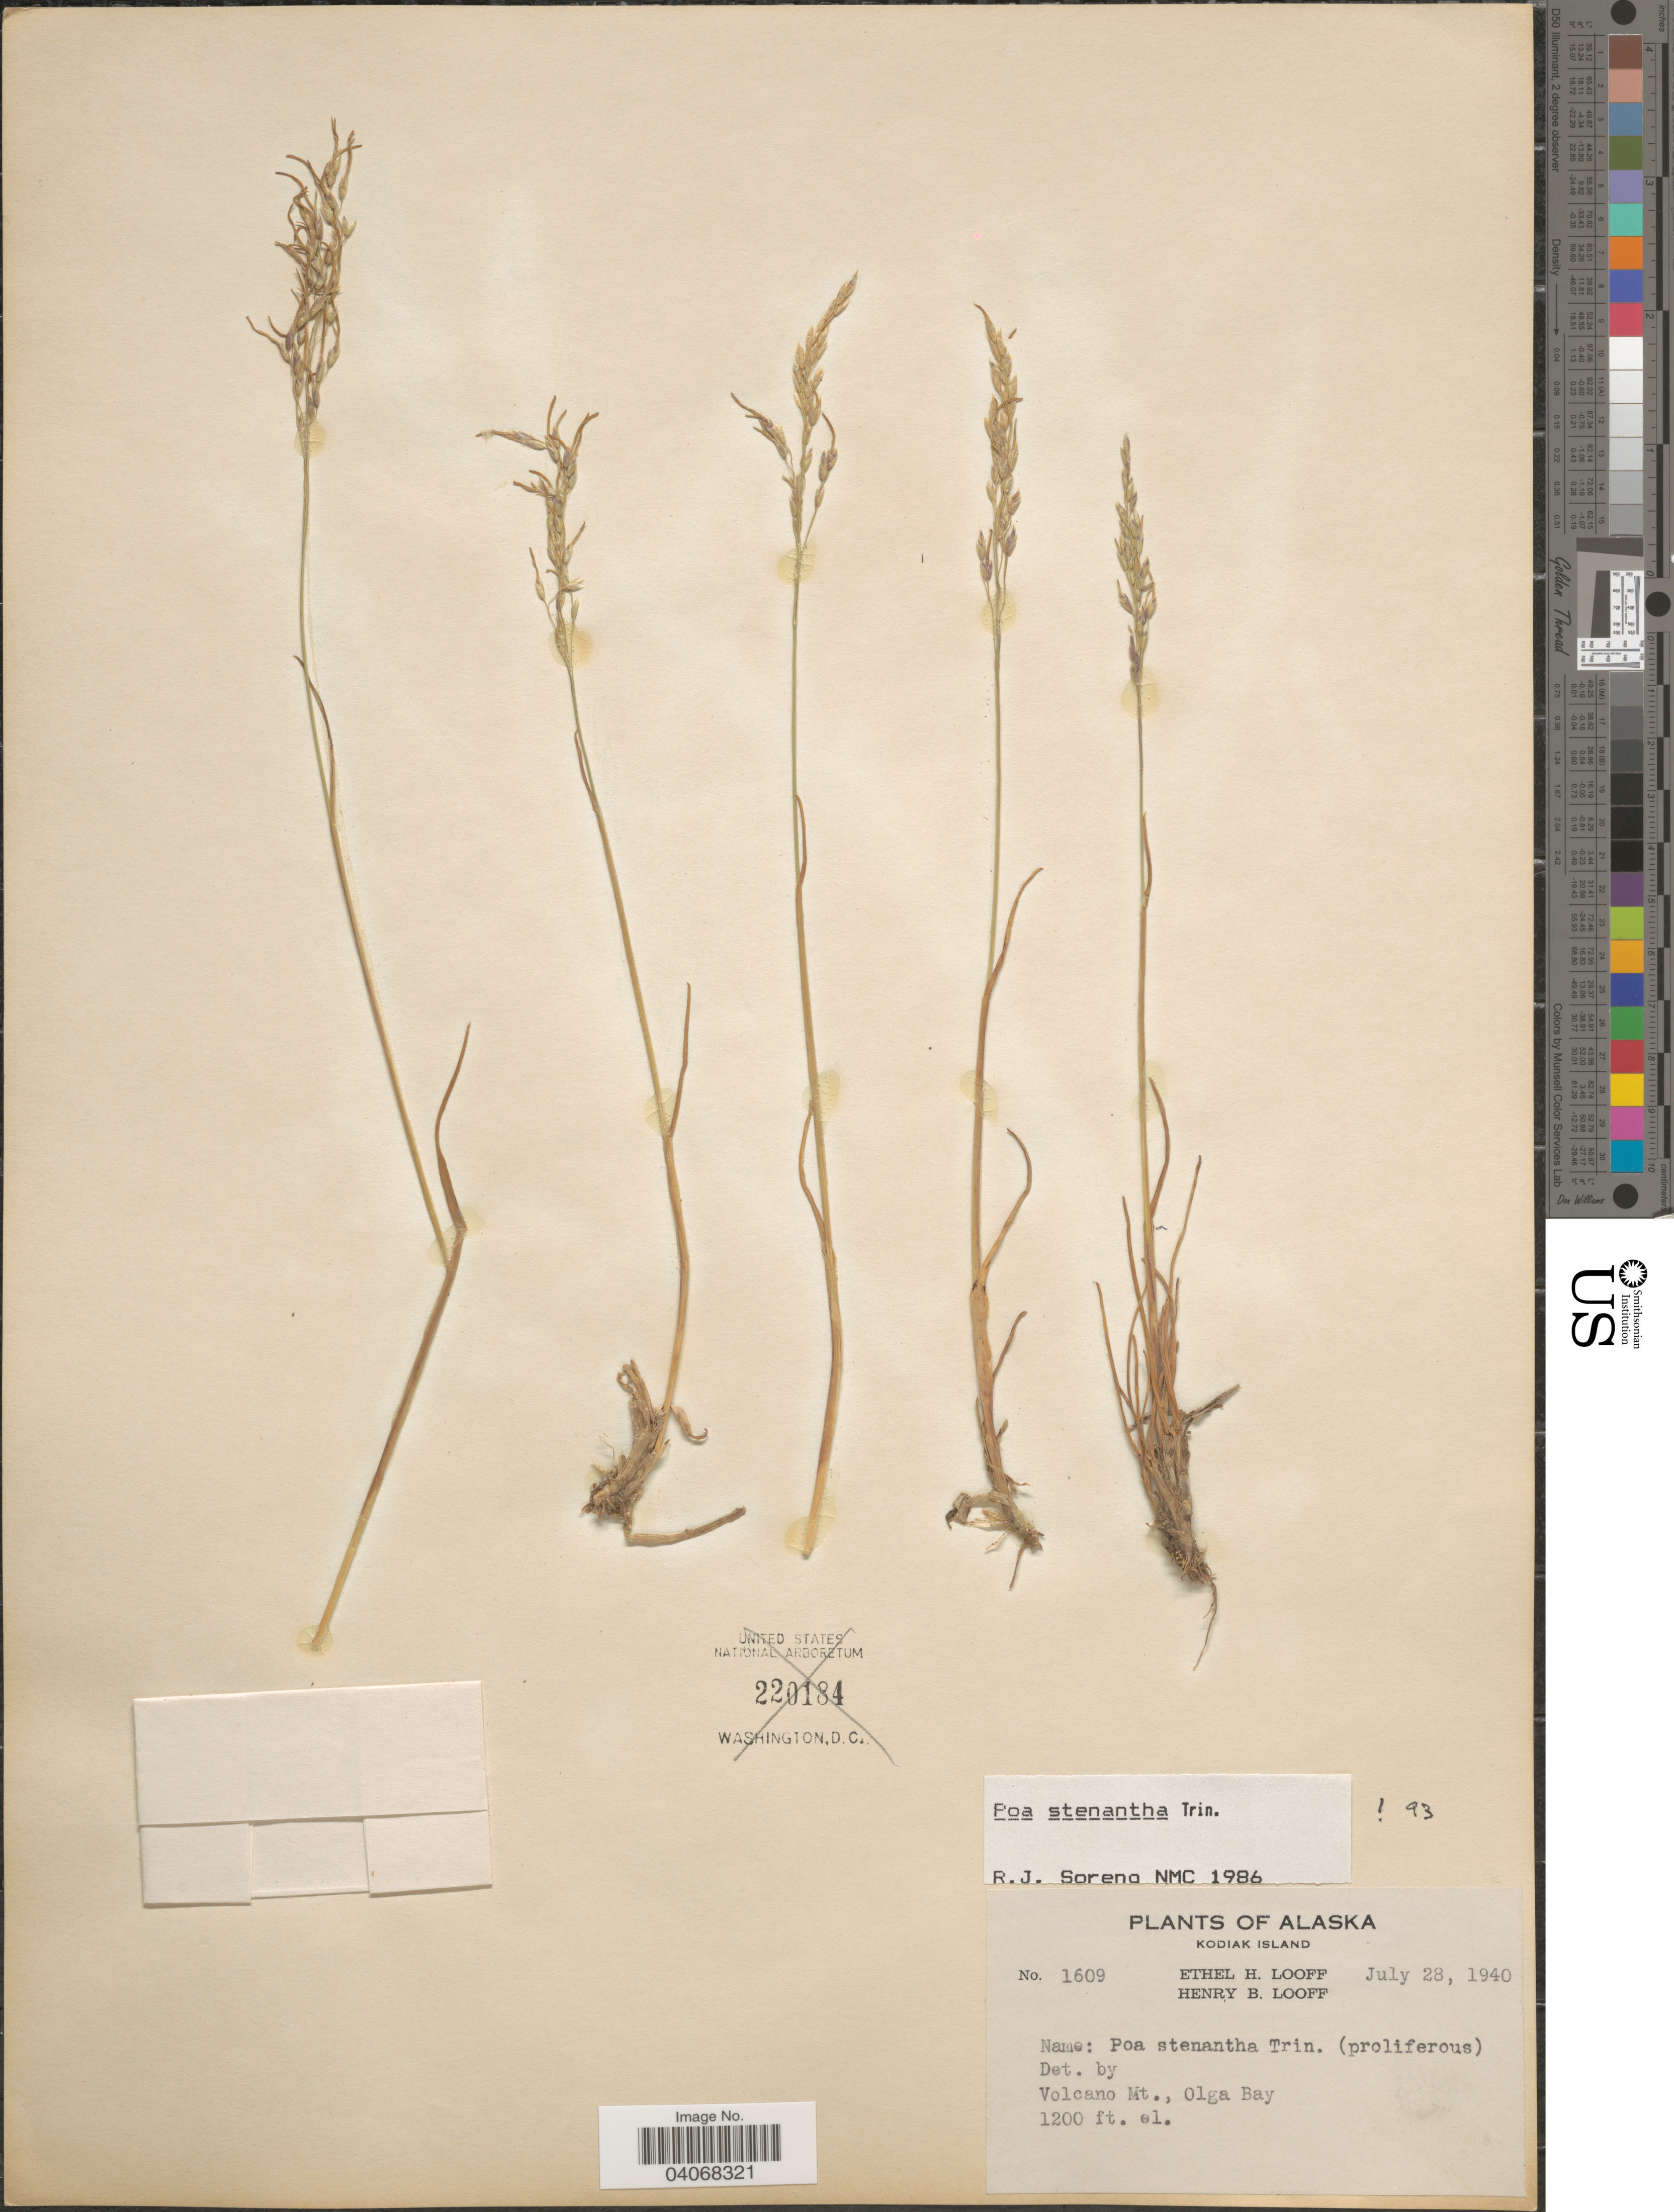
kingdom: Plantae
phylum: Tracheophyta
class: Liliopsida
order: Poales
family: Poaceae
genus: Poa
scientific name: Poa stenantha var. vivipara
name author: Trin.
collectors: E. Looff & H. Looff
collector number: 1609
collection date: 1940-07-28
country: United States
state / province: Alaska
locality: Kodiak Island. Volcano Mt., Olga Bay.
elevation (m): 366